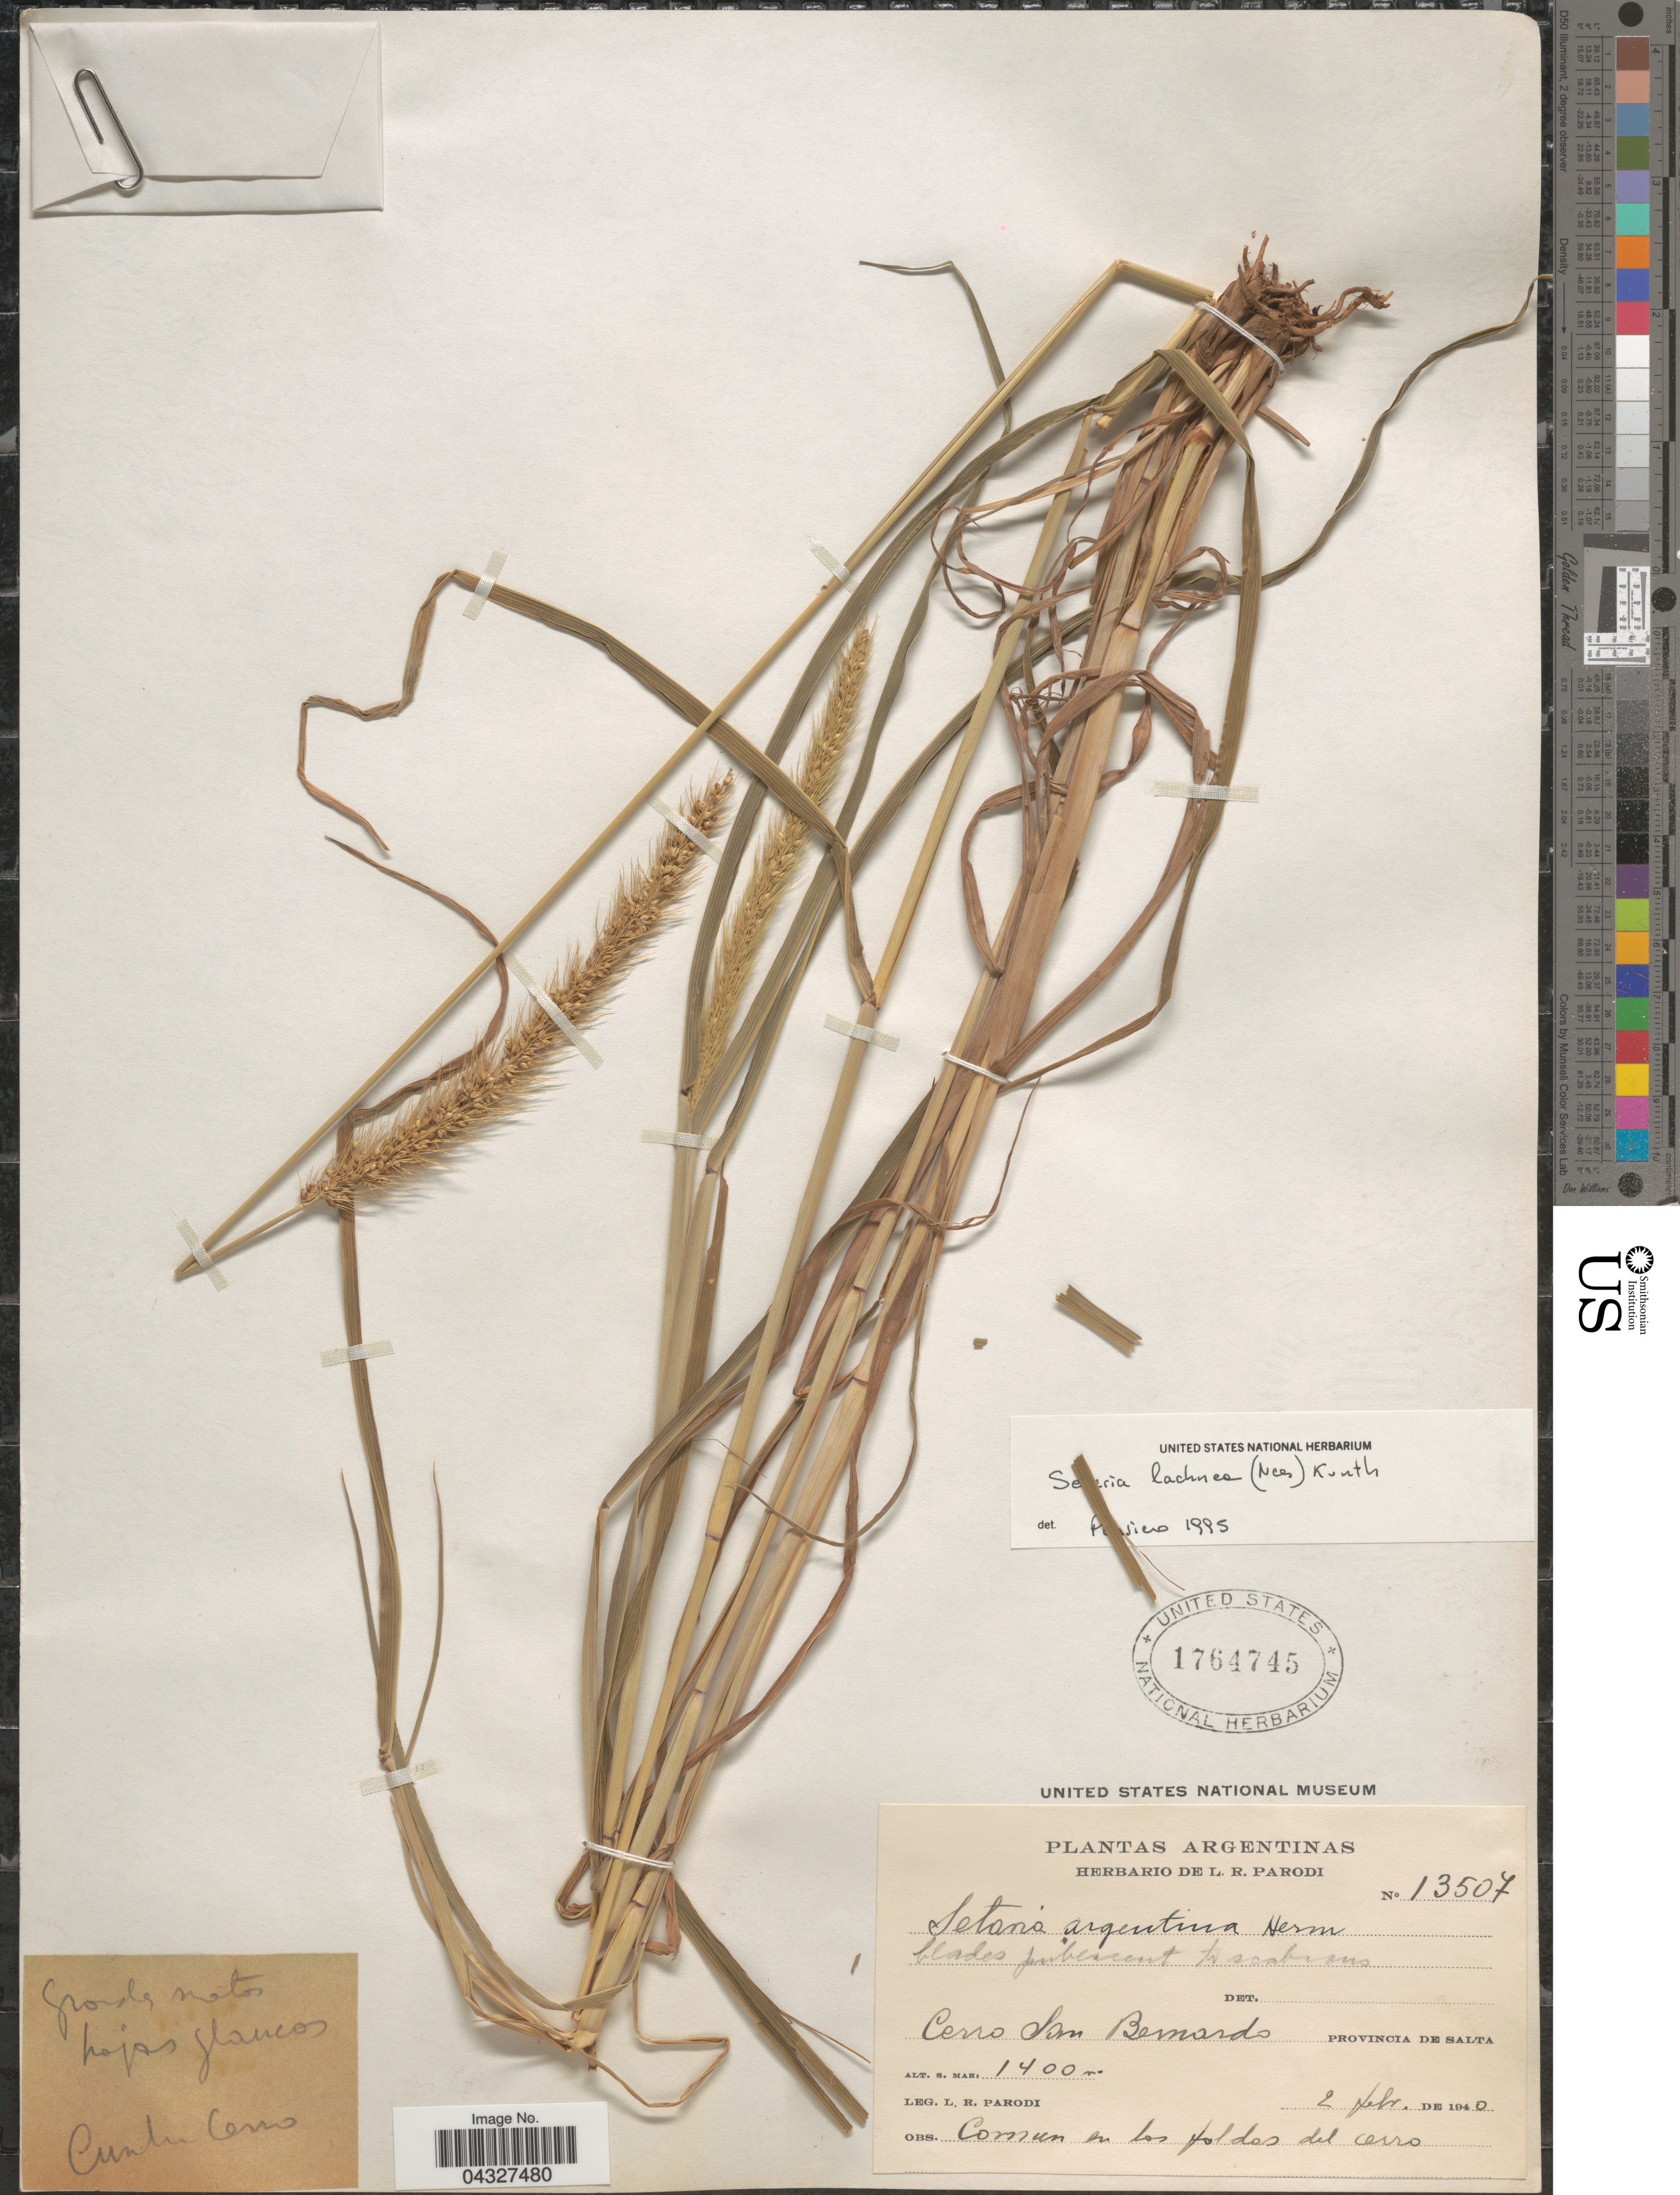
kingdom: Plantae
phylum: Tracheophyta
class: Liliopsida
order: Poales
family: Poaceae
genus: Setaria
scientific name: Setaria lachnea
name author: (Nees) Kunth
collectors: L. R. Parodi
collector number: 13507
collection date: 1940-02-02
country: Argentina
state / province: Salta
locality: Cerro San Bernardo. Comumn en las faldas del cerro.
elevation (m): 1400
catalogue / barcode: US 1764745